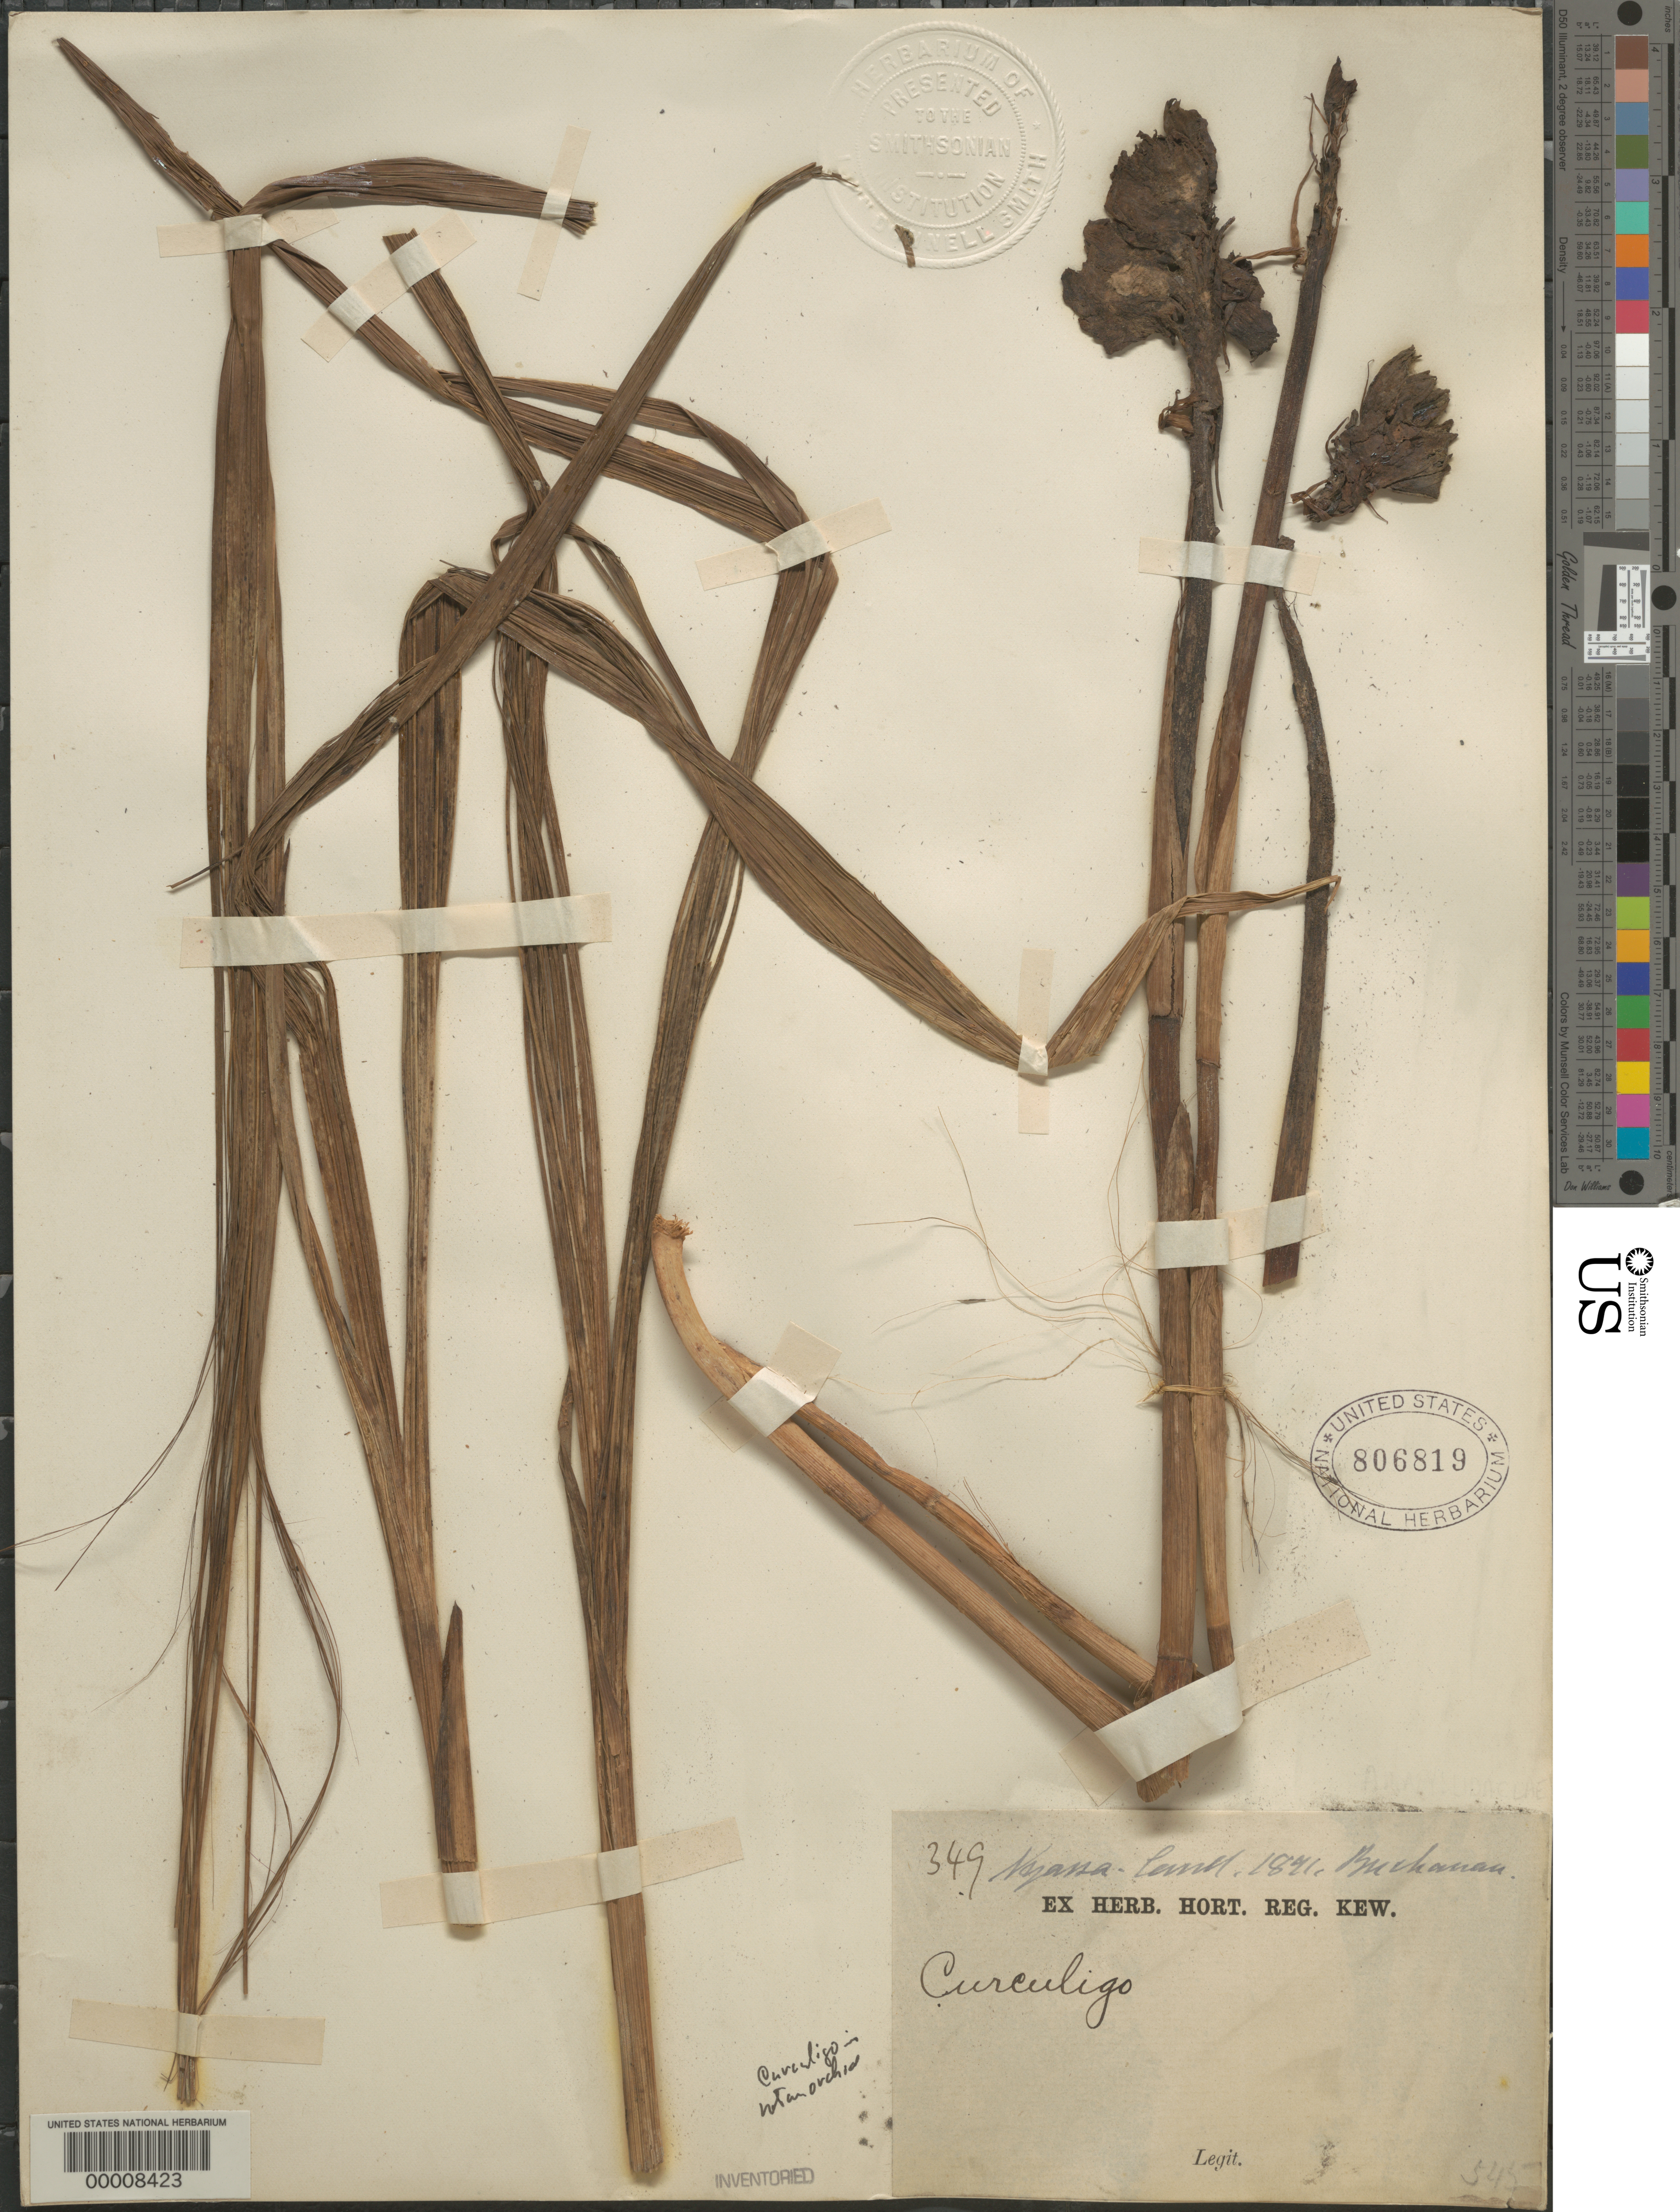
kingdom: Plantae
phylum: Tracheophyta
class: Liliopsida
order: Asparagales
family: Amaryllidaceae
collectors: J. Buchanan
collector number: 349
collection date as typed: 1871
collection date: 1871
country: Malawi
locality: Nyassa-land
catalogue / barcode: US 806819